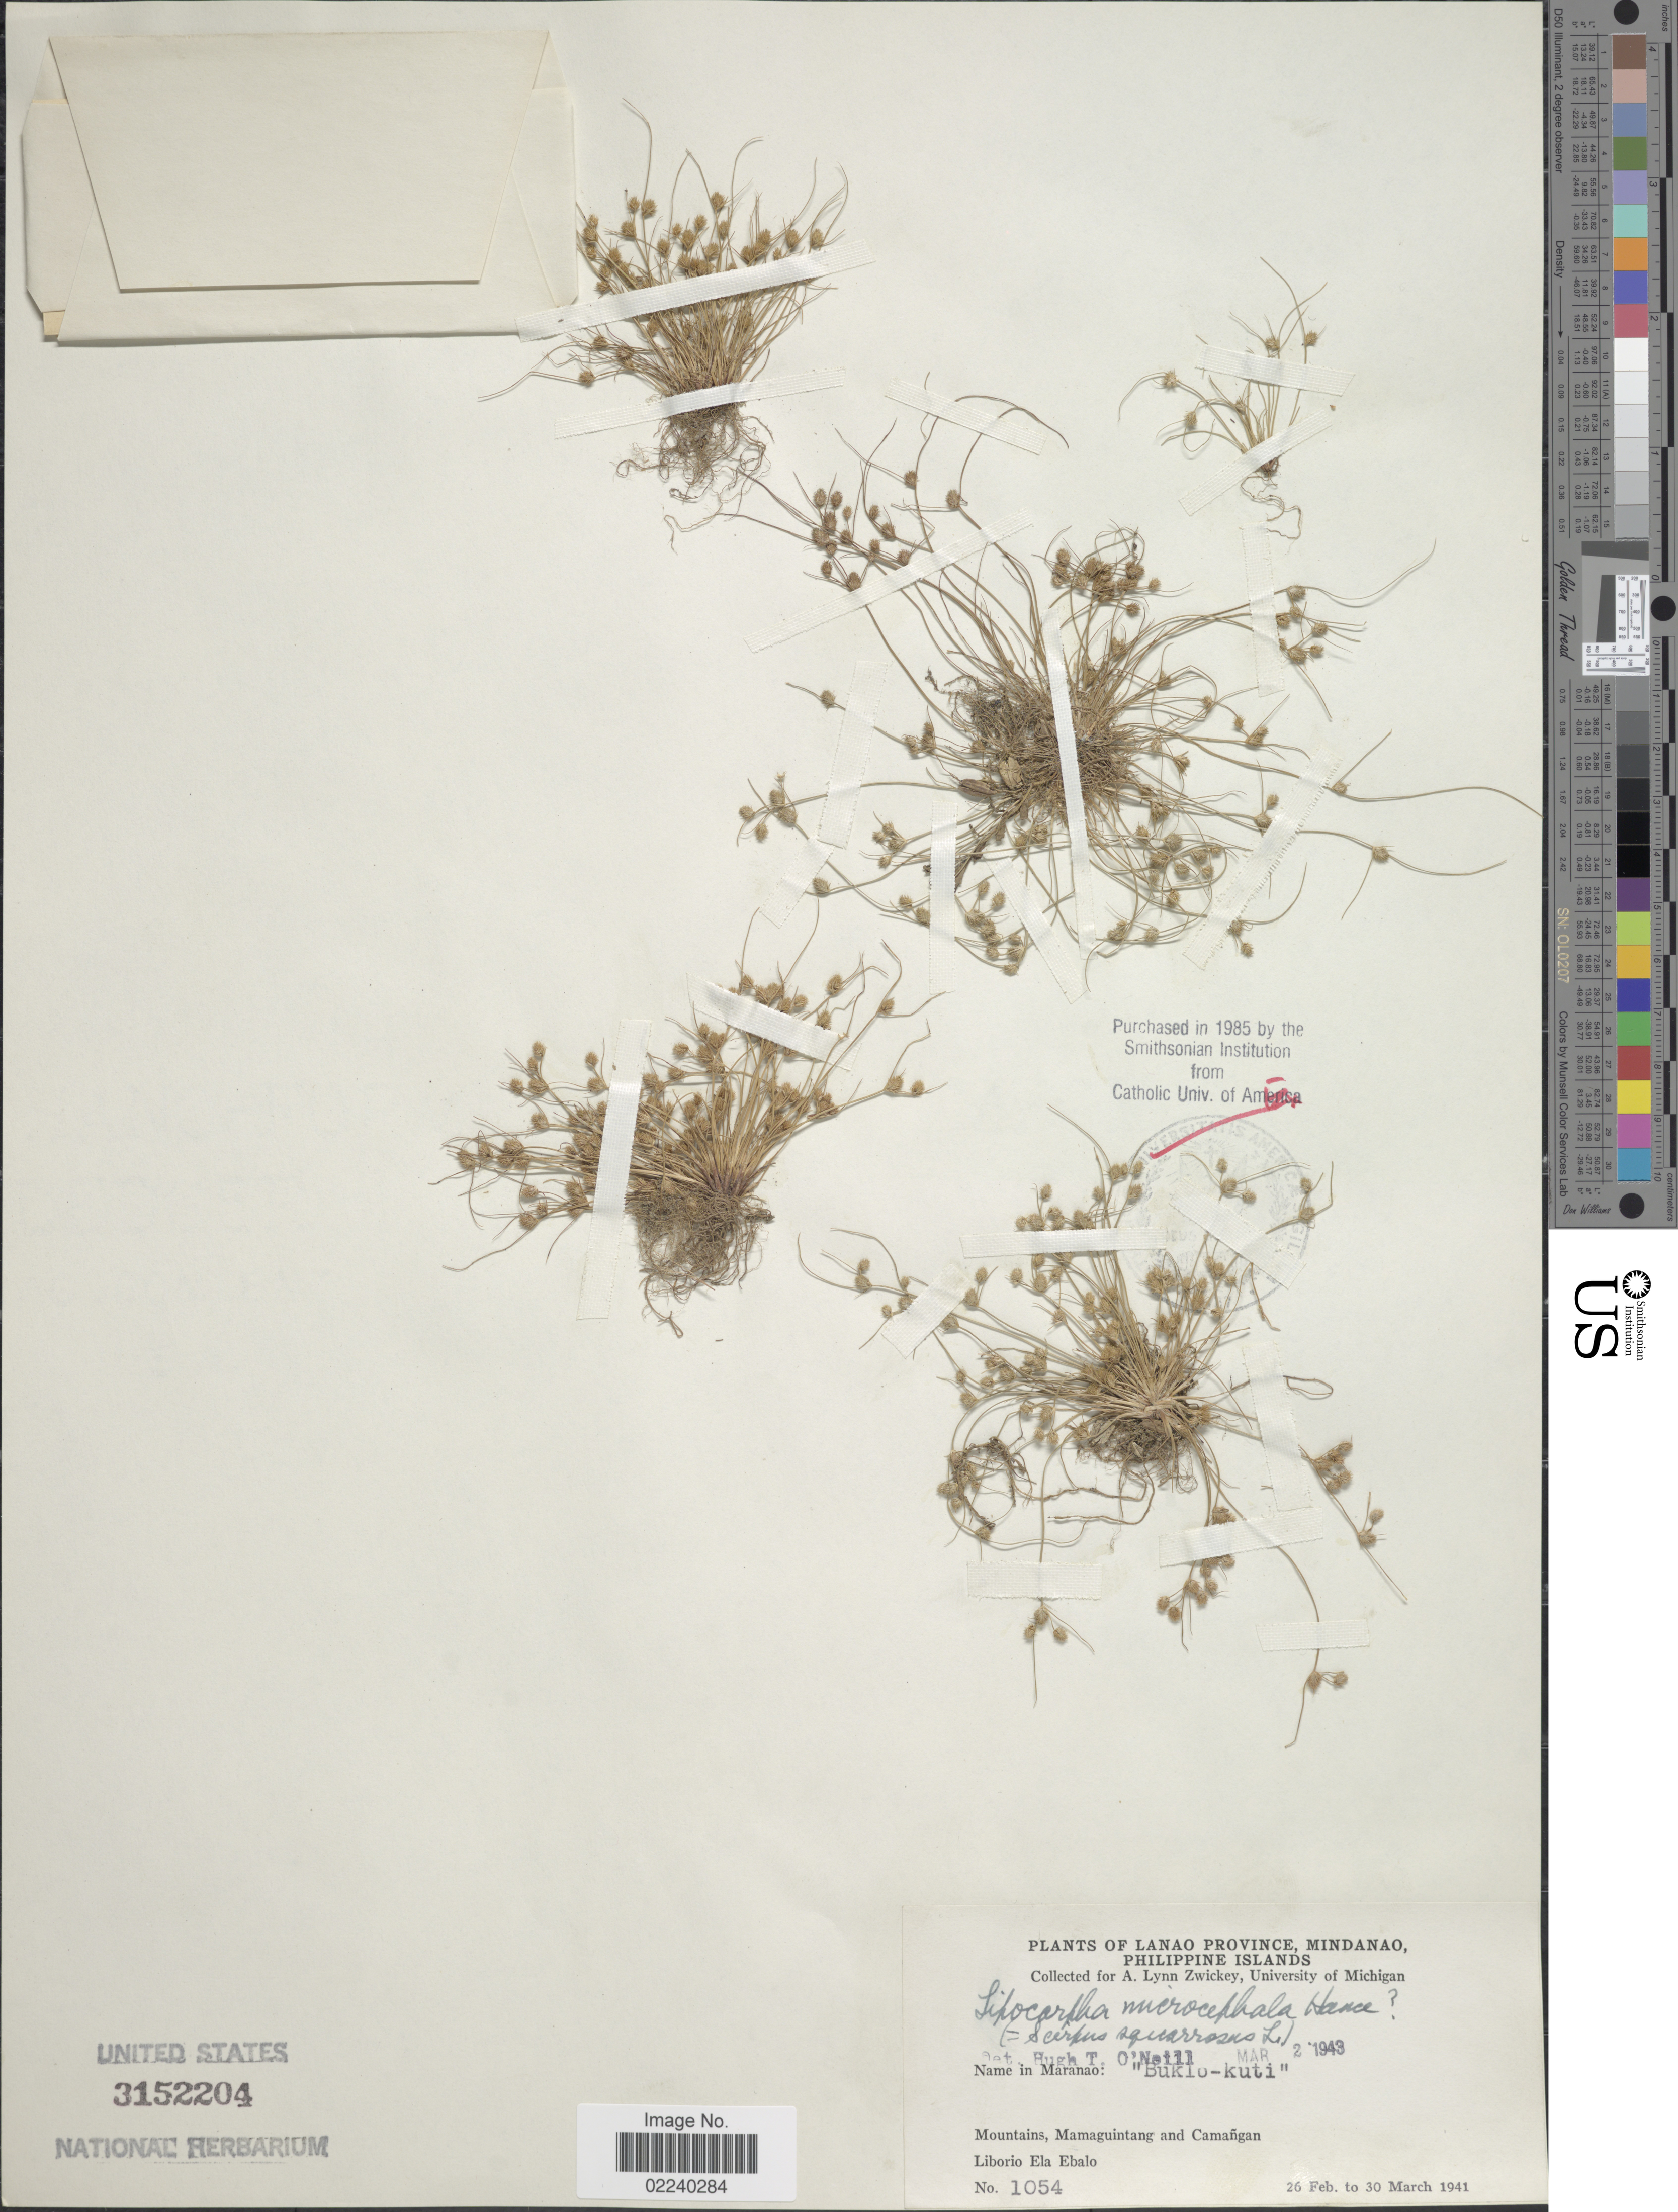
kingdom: Plantae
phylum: Tracheophyta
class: Liliopsida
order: Poales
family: Cyperaceae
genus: Fimbristylis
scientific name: Fimbristylis dipsacea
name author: (Rottb.) C.B. Clarke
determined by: Strong, M. T., (US), Smithsonian Institution - National Museum of Natural History (UNITED STATES)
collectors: L. Ebalo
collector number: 1054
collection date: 1941-02-26/1941-03-30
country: Philippines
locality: Lanao Province, Mindanao, Mountains, Mamaguintang and Camangan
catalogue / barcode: US 3152204